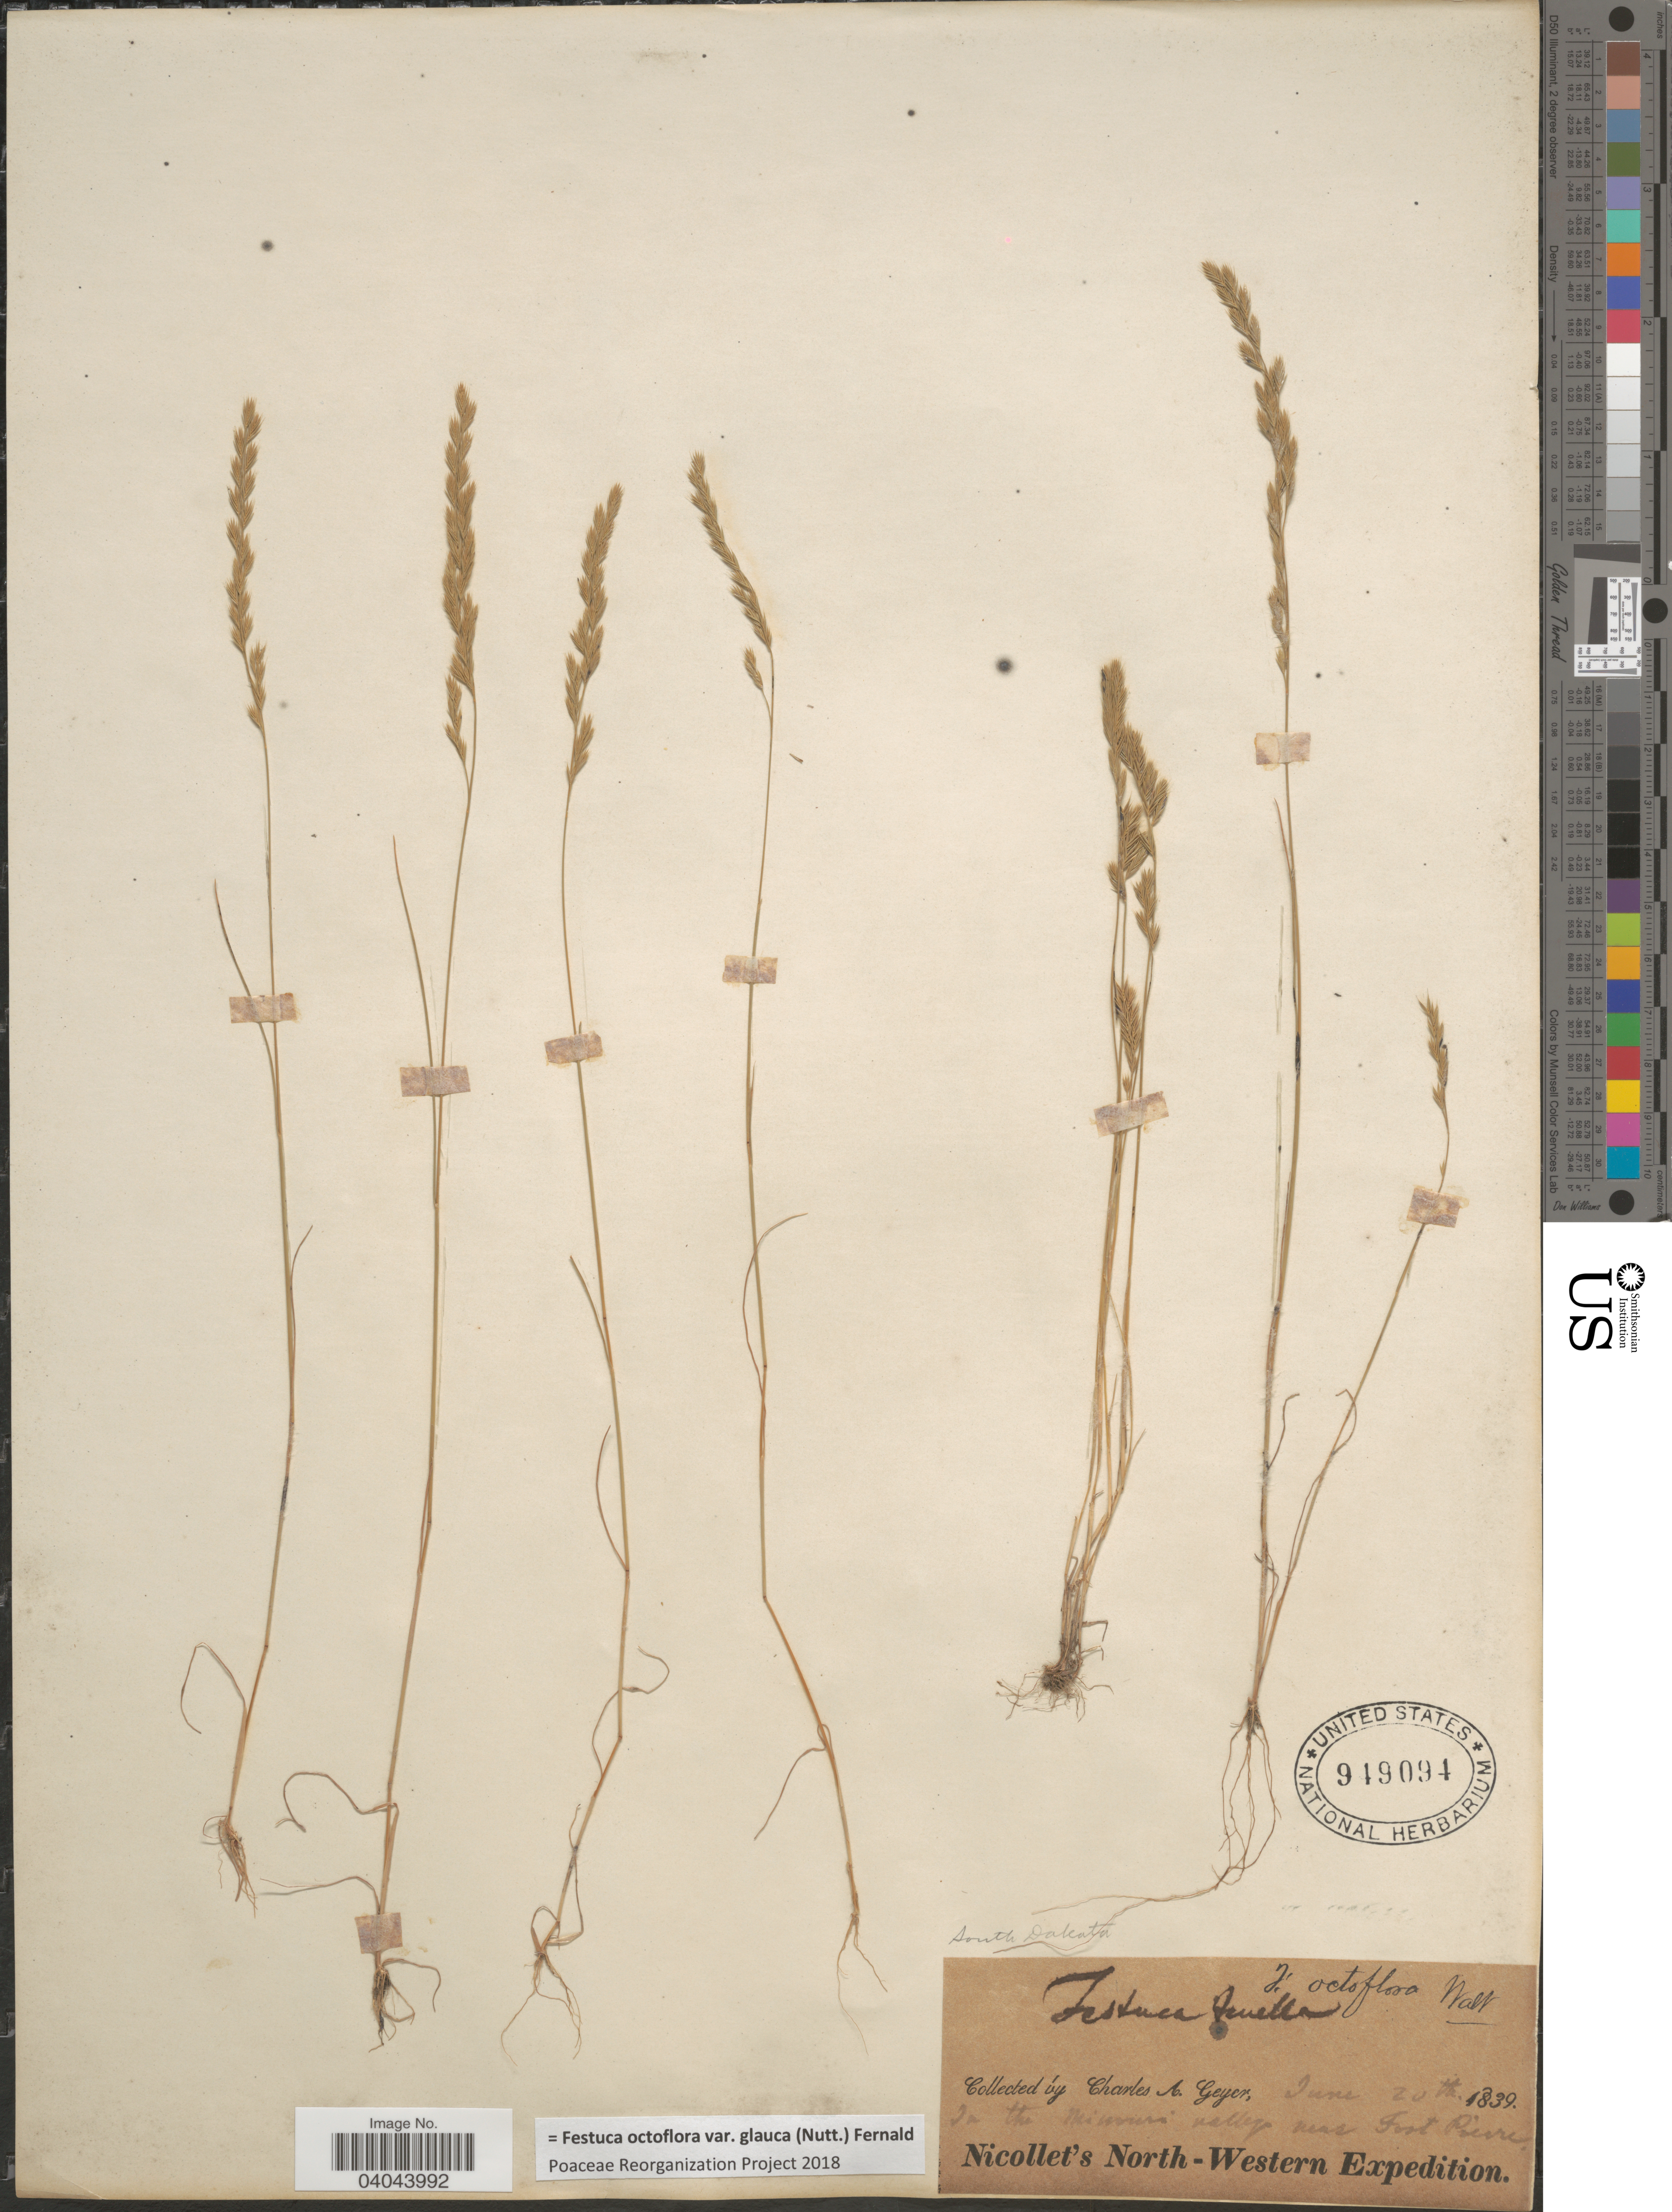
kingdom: Plantae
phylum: Tracheophyta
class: Liliopsida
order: Poales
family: Poaceae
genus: Festuca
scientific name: Festuca octoflora var. glauca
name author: (Nutt.) Fernald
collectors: C. A. Geyer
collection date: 1839-06-20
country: United States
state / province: South Dakota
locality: In the Missouri valley near Fort Pierre.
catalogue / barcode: US 949094